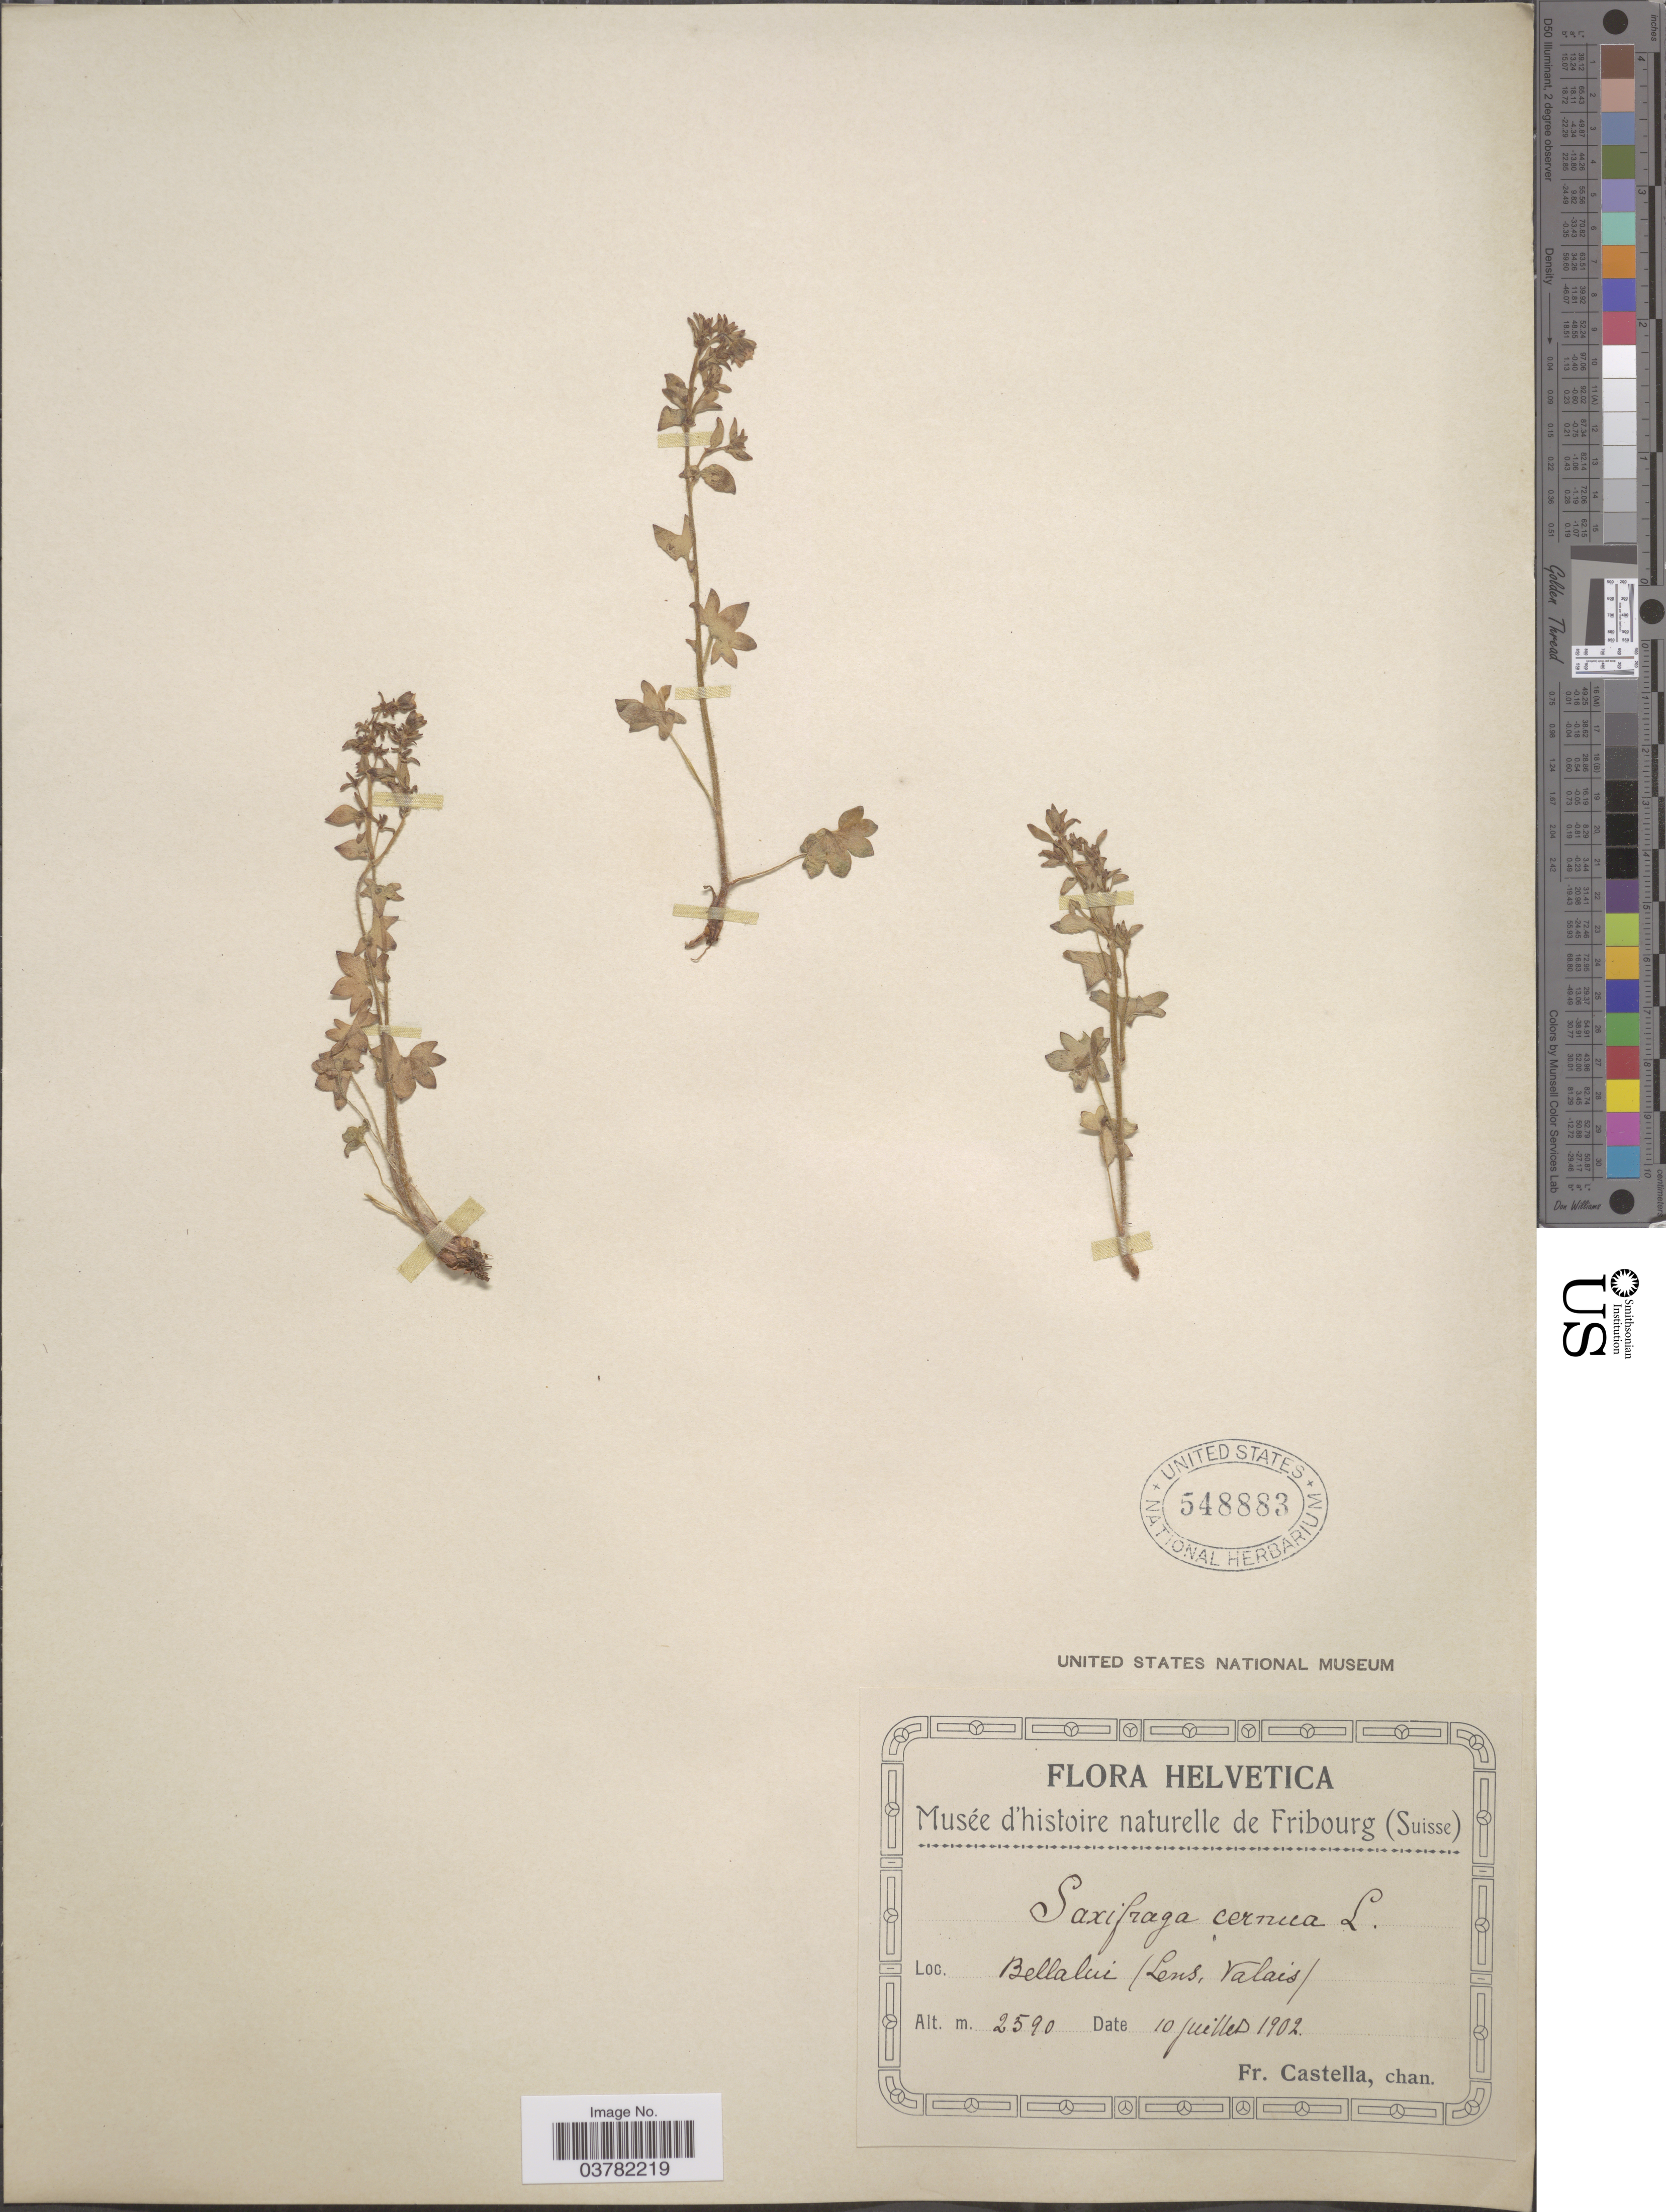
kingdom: Plantae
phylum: Tracheophyta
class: Magnoliopsida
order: Saxifragales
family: Saxifragaceae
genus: Saxifraga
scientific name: Saxifraga cernua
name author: L.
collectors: Fr. Castella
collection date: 1902-07-10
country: Switzerland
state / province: Valais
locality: Helvetica. Bellalui (Lens).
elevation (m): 2590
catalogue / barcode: US 548883